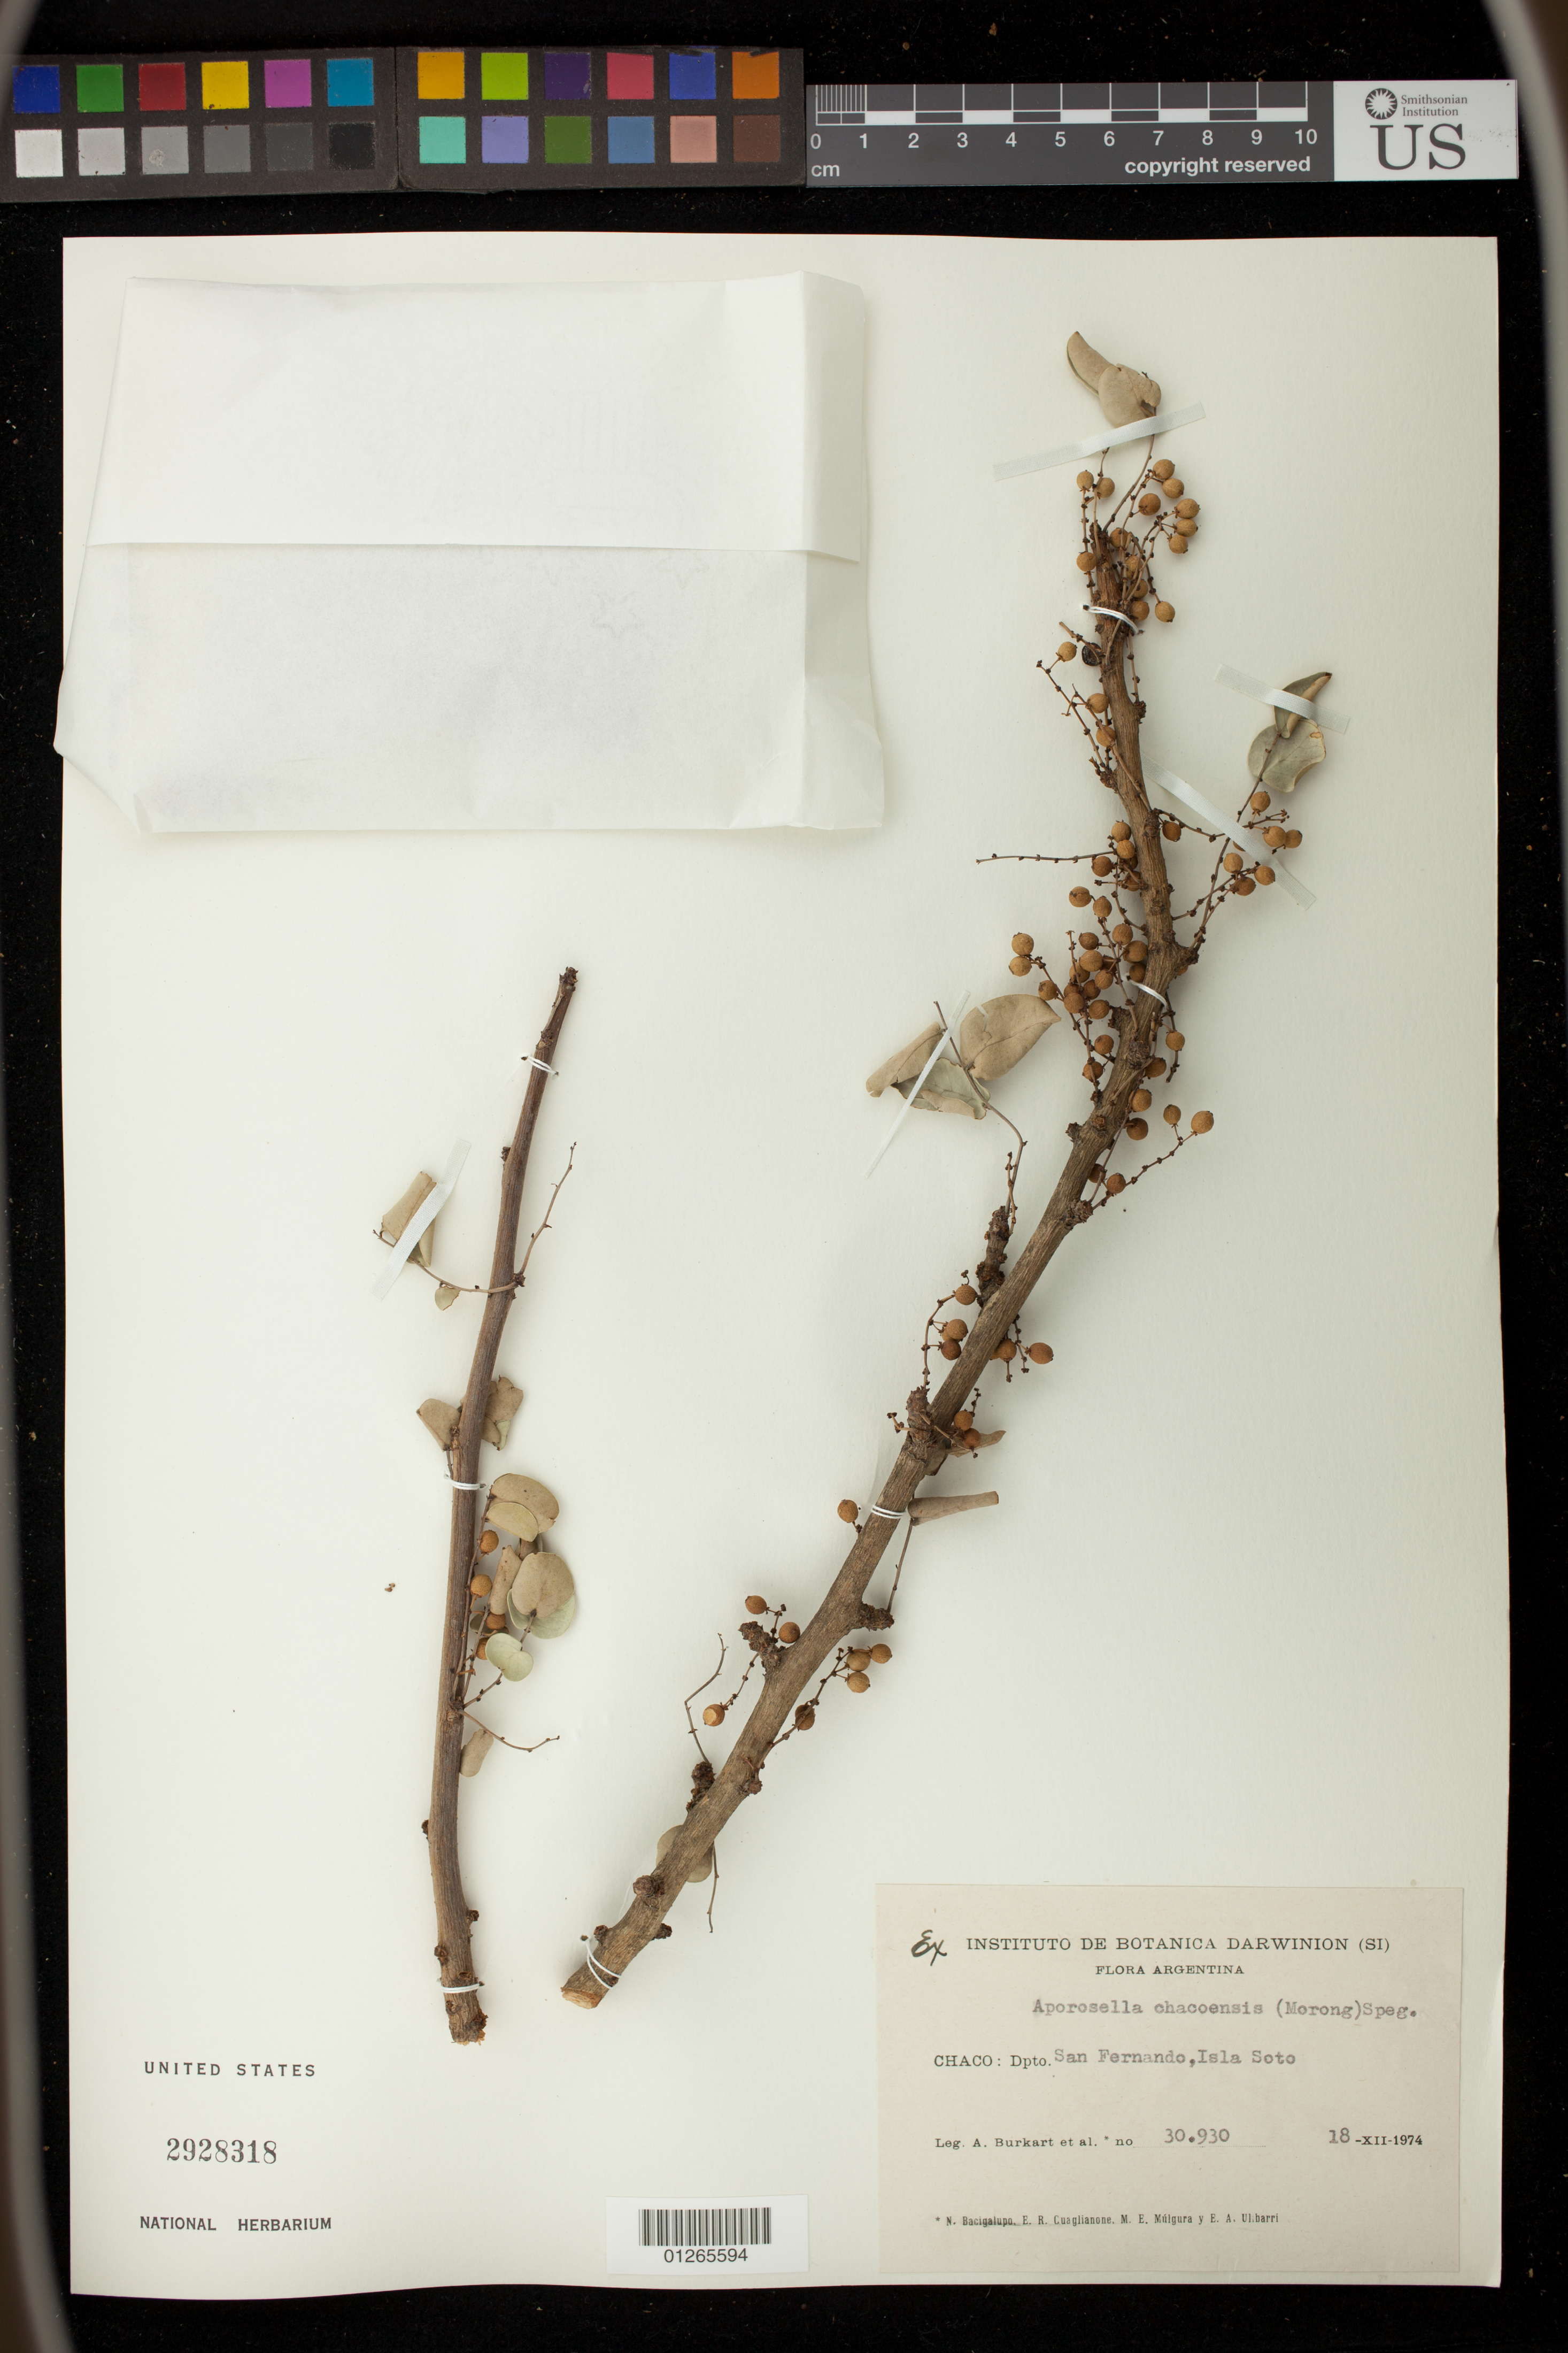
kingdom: Plantae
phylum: Tracheophyta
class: Magnoliopsida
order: Malpighiales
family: Phyllanthaceae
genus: Aporosella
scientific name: Aporosella chacoensis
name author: (Morong) Speg.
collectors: A. E. Burkart, N. M. Bacigalupo, E. Cuaglianone, M. Mulgura & E. A. Ulibarri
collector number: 30930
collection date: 1974-12-18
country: Argentina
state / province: Chaco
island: Soto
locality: Prov. Lamas; Alonso de Alvarado; Camino a Roque. 3 km San Juan de Pacaizapa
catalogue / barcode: US 2928318